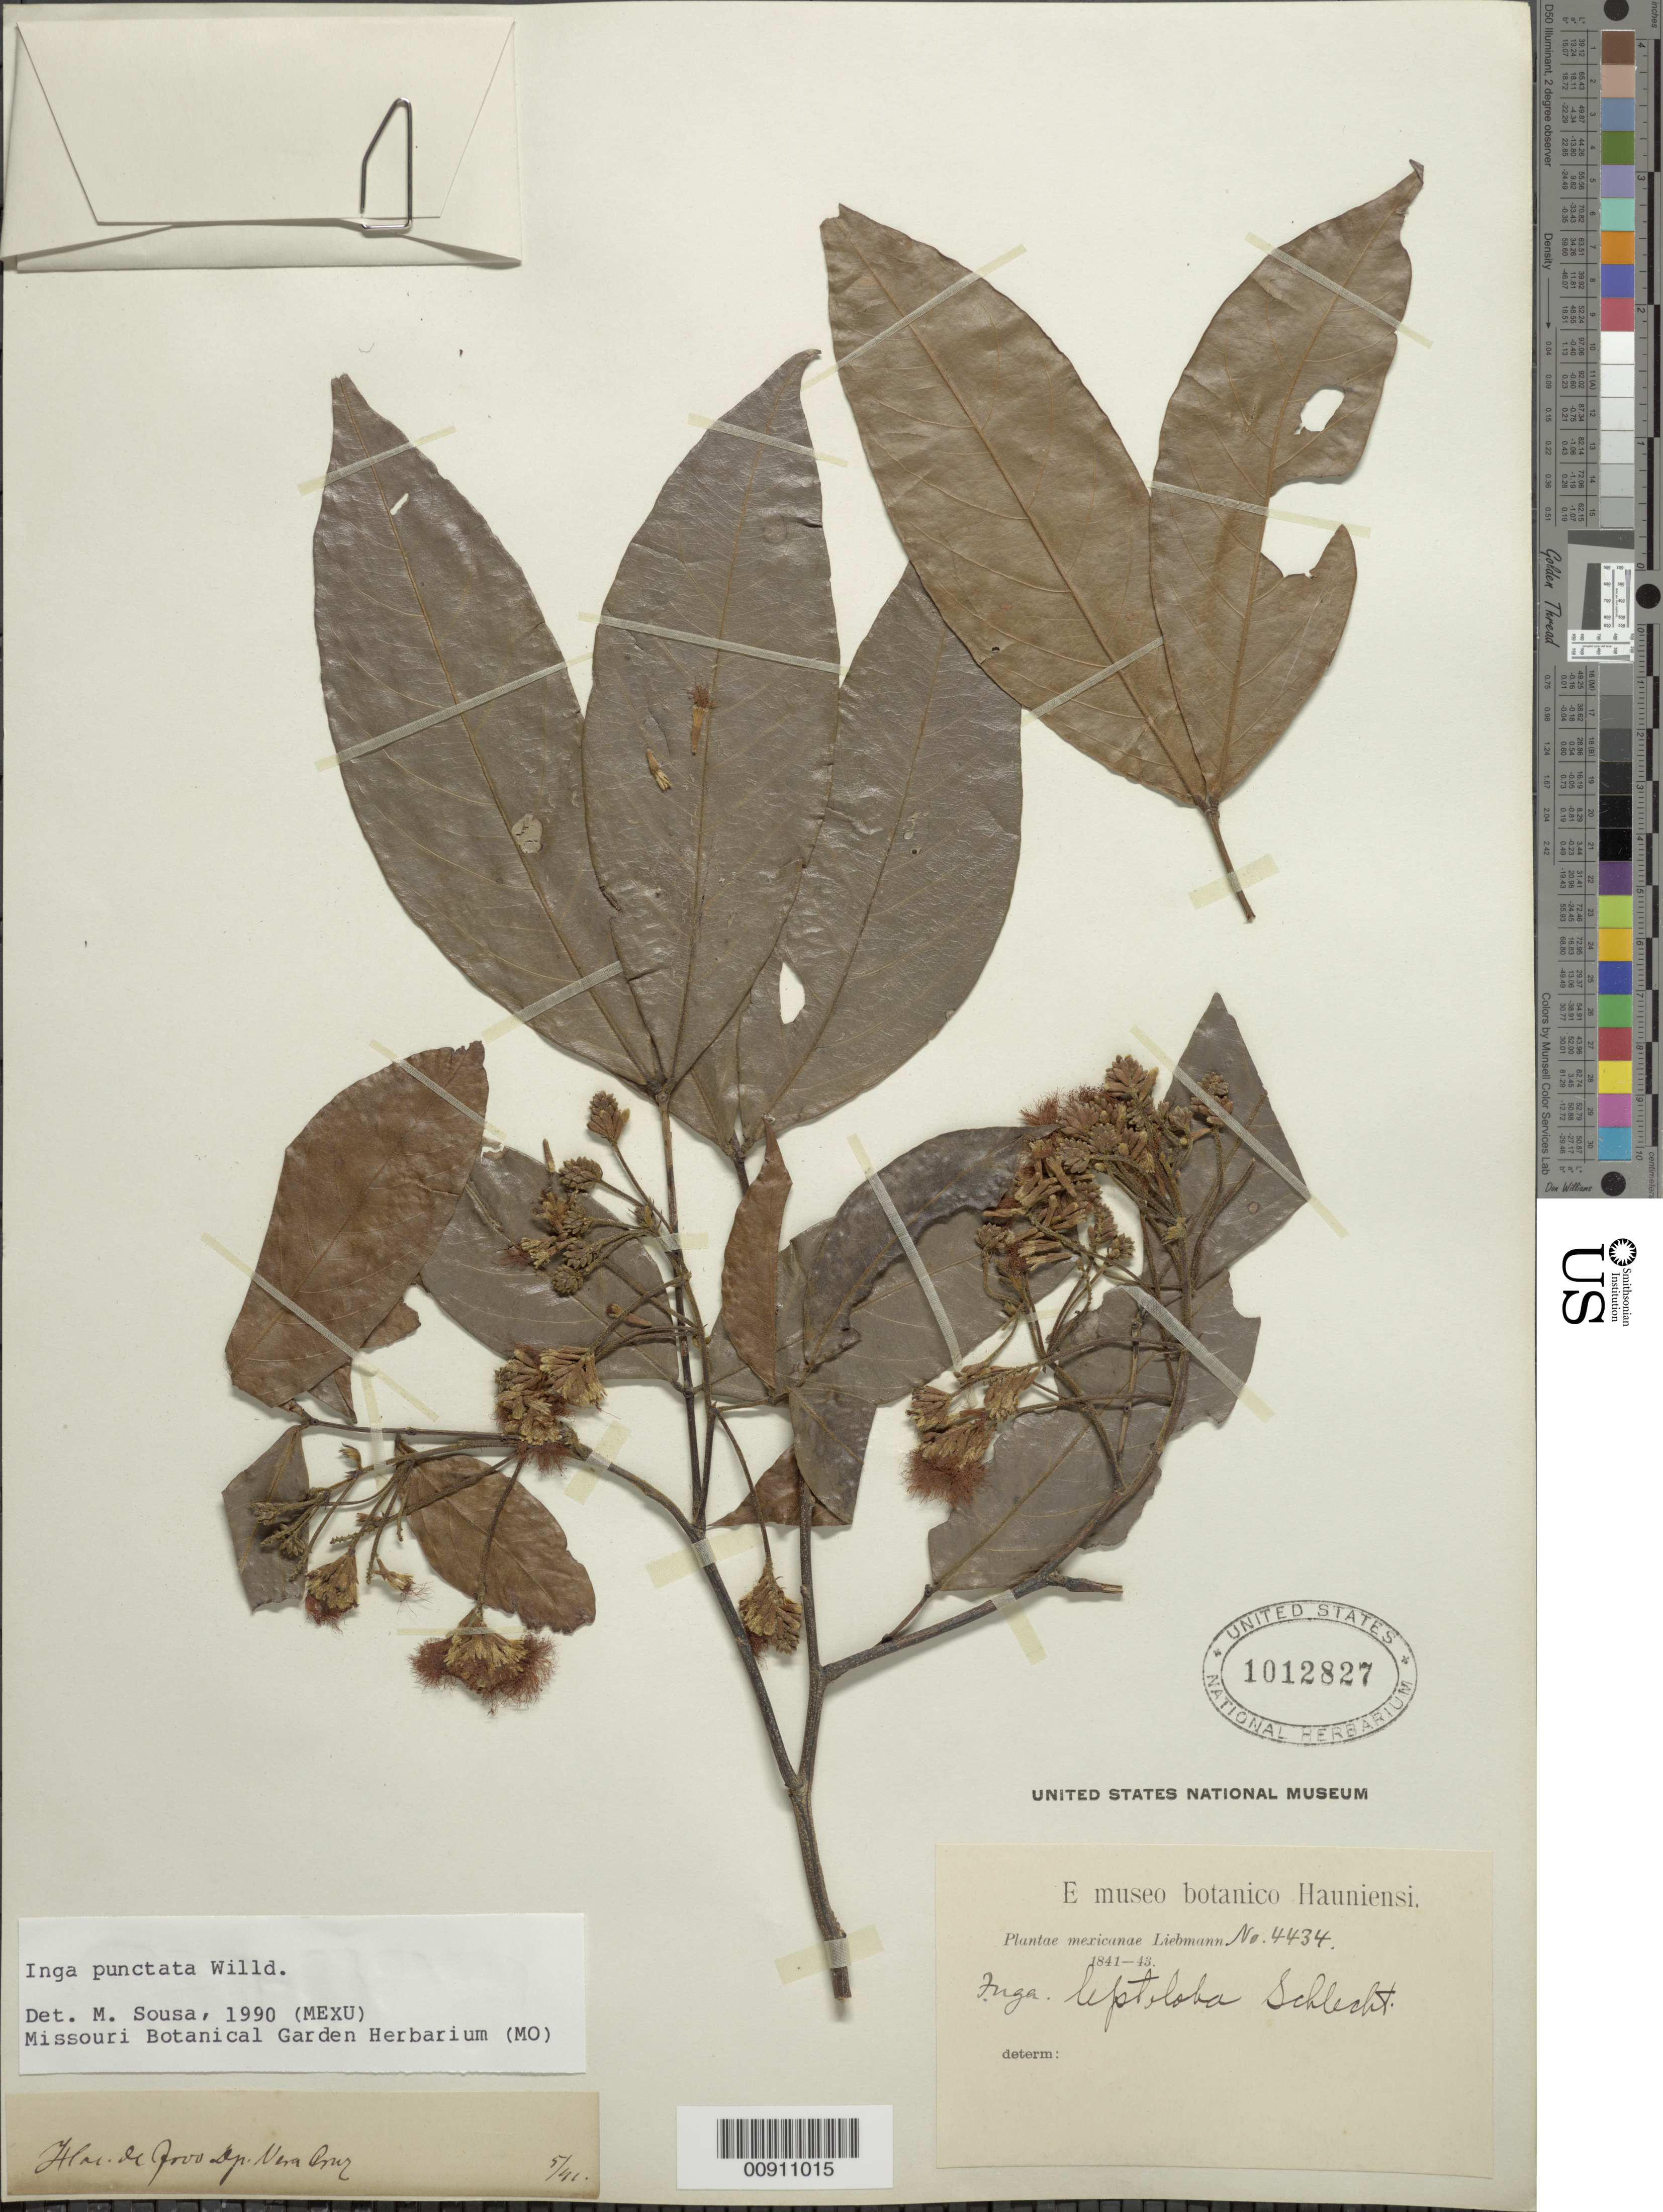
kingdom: Plantae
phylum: Tracheophyta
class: Magnoliopsida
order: Fabales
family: Fabaceae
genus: Inga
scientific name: Inga punctata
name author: Willd.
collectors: F. M. Liebmann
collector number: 4434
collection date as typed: May 1841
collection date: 1841-05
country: Mexico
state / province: Veracruz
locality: Hac. de Jovo.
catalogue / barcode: US 1012827